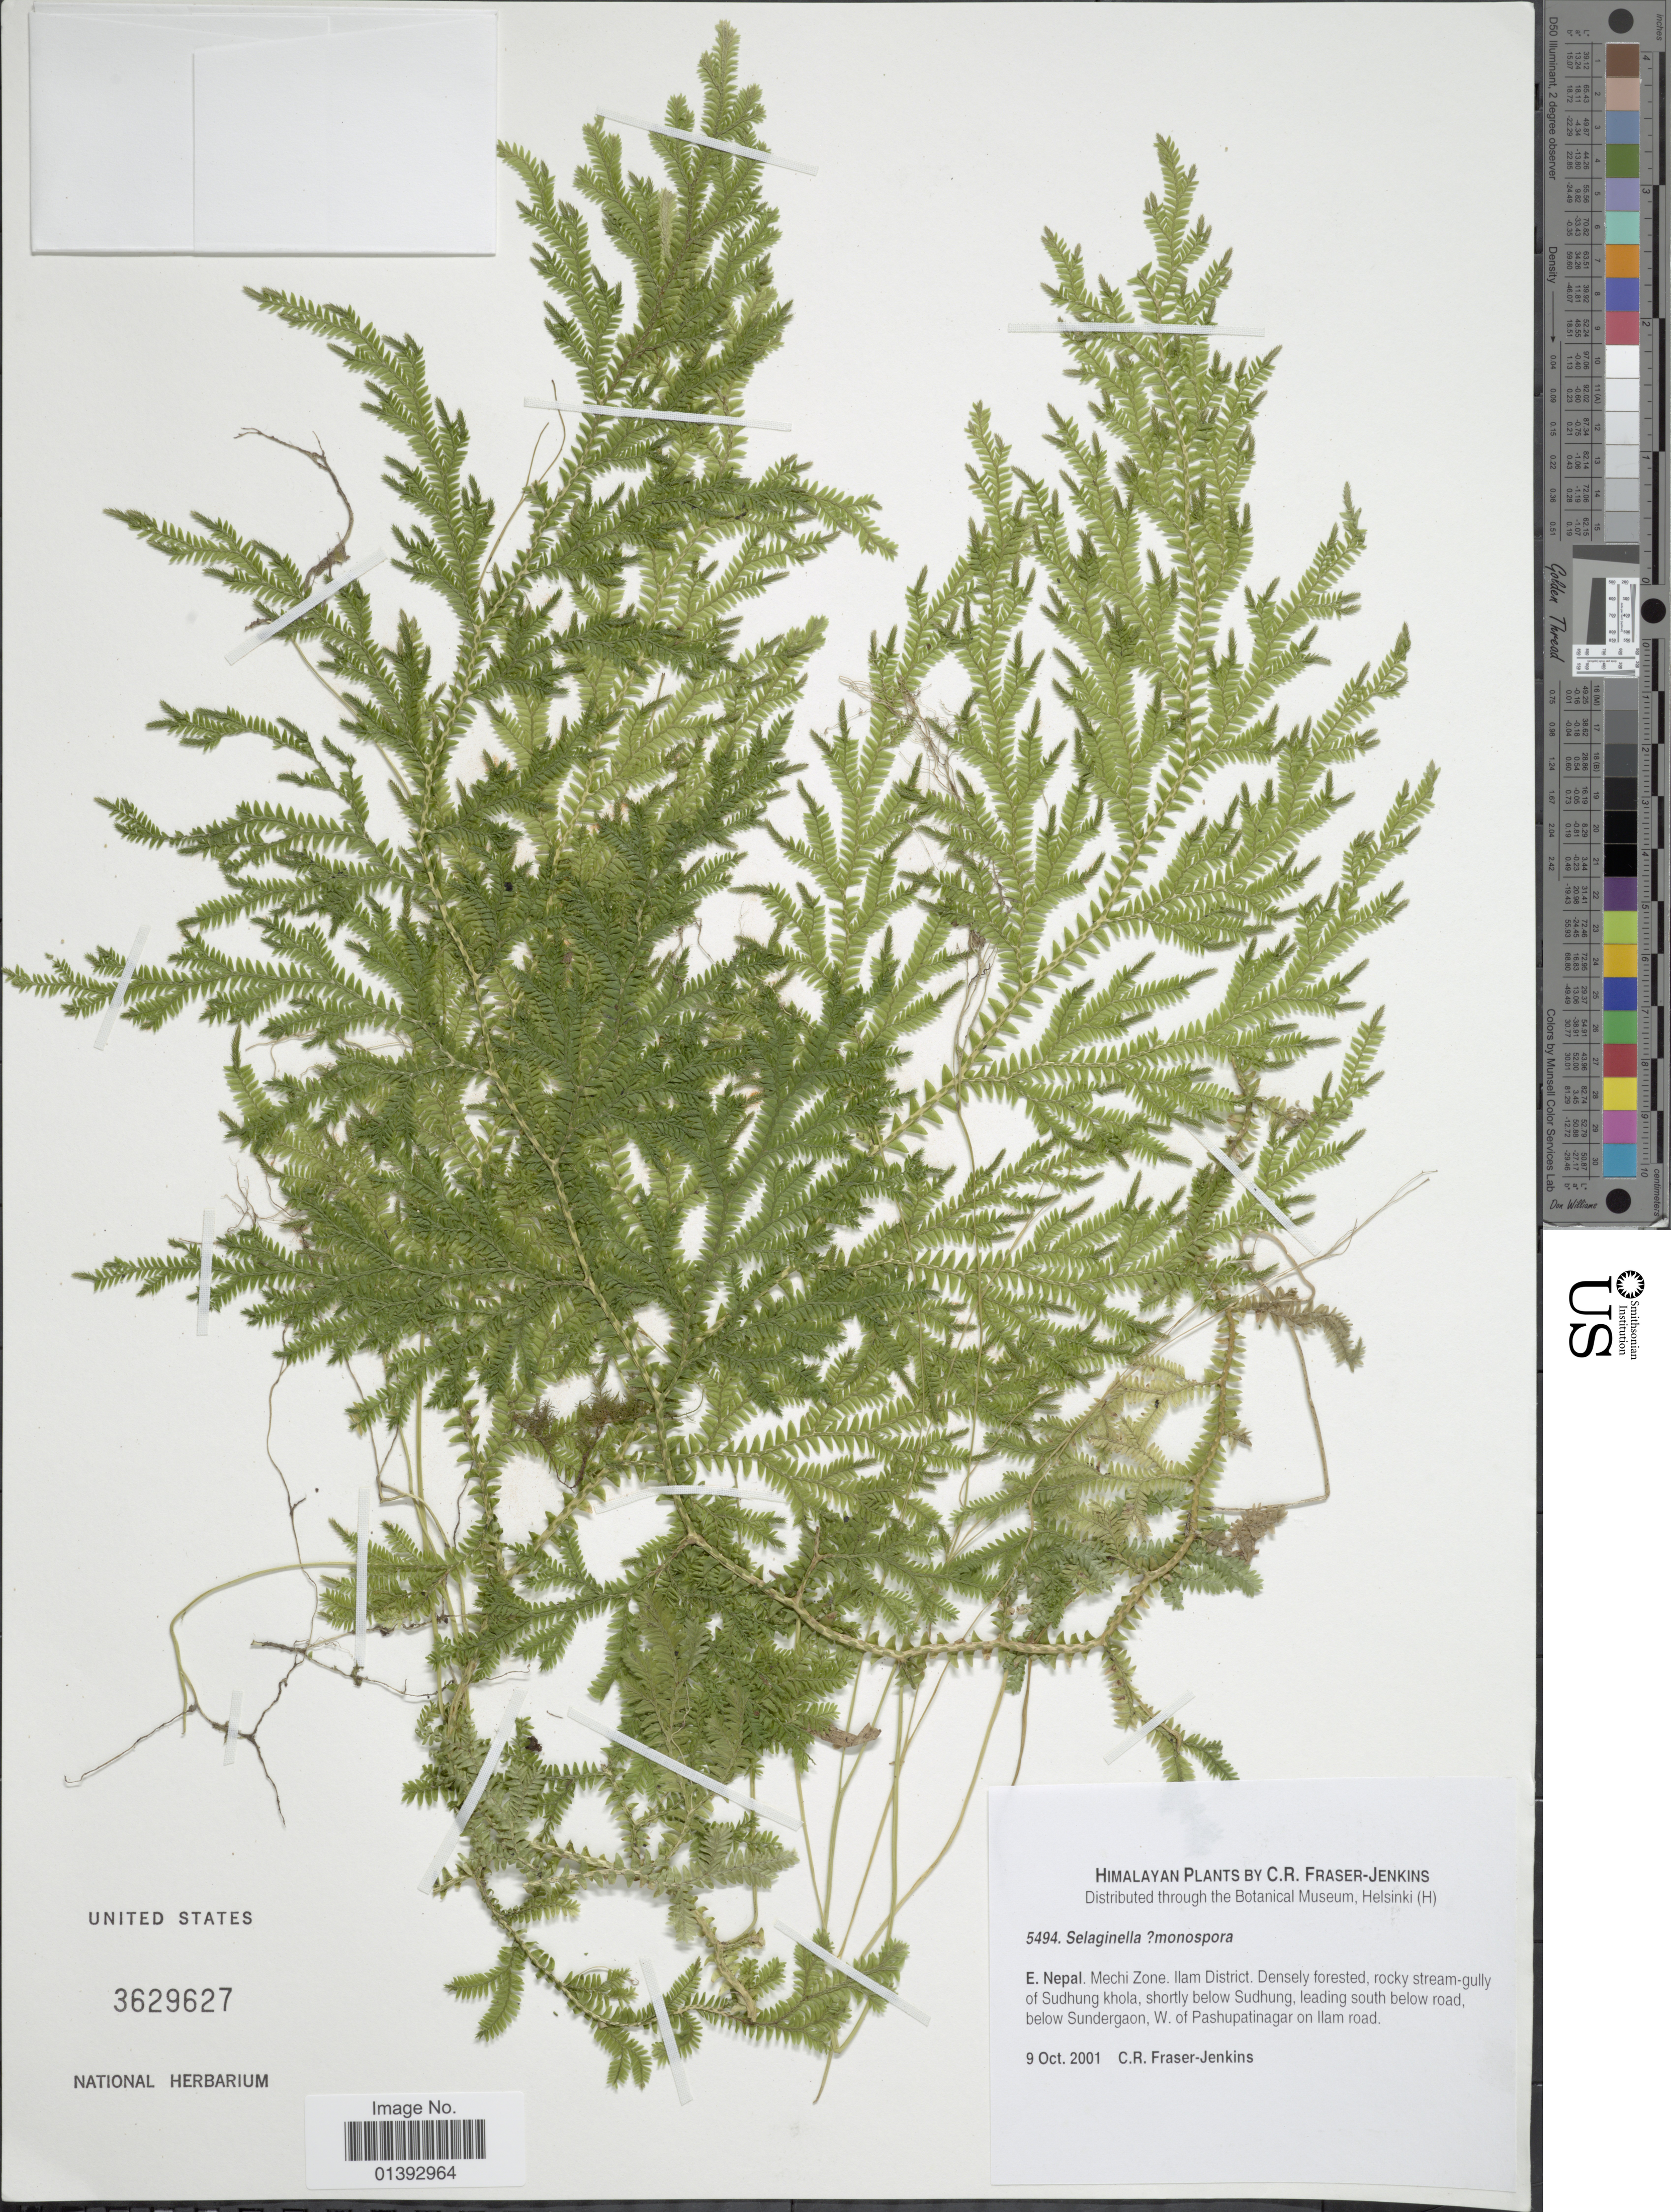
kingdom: Plantae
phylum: Tracheophyta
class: Lycopodiopsida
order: Selaginellales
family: Selaginellaceae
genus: Selaginella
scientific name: Selaginella monospora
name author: Spring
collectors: C. R. Fraser-Jenkins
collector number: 5494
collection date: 2001-10-09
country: Nepal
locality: E. Nepal Mechi Zone, Ilam District, Denseley forested, rocky stream-gully of Sudhung Khola, shortly below Sudhung khola, shortly below Sudhung, leading south below road, below Sundergaon, W. of Pashupatinagar on llam road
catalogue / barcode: US 3629627